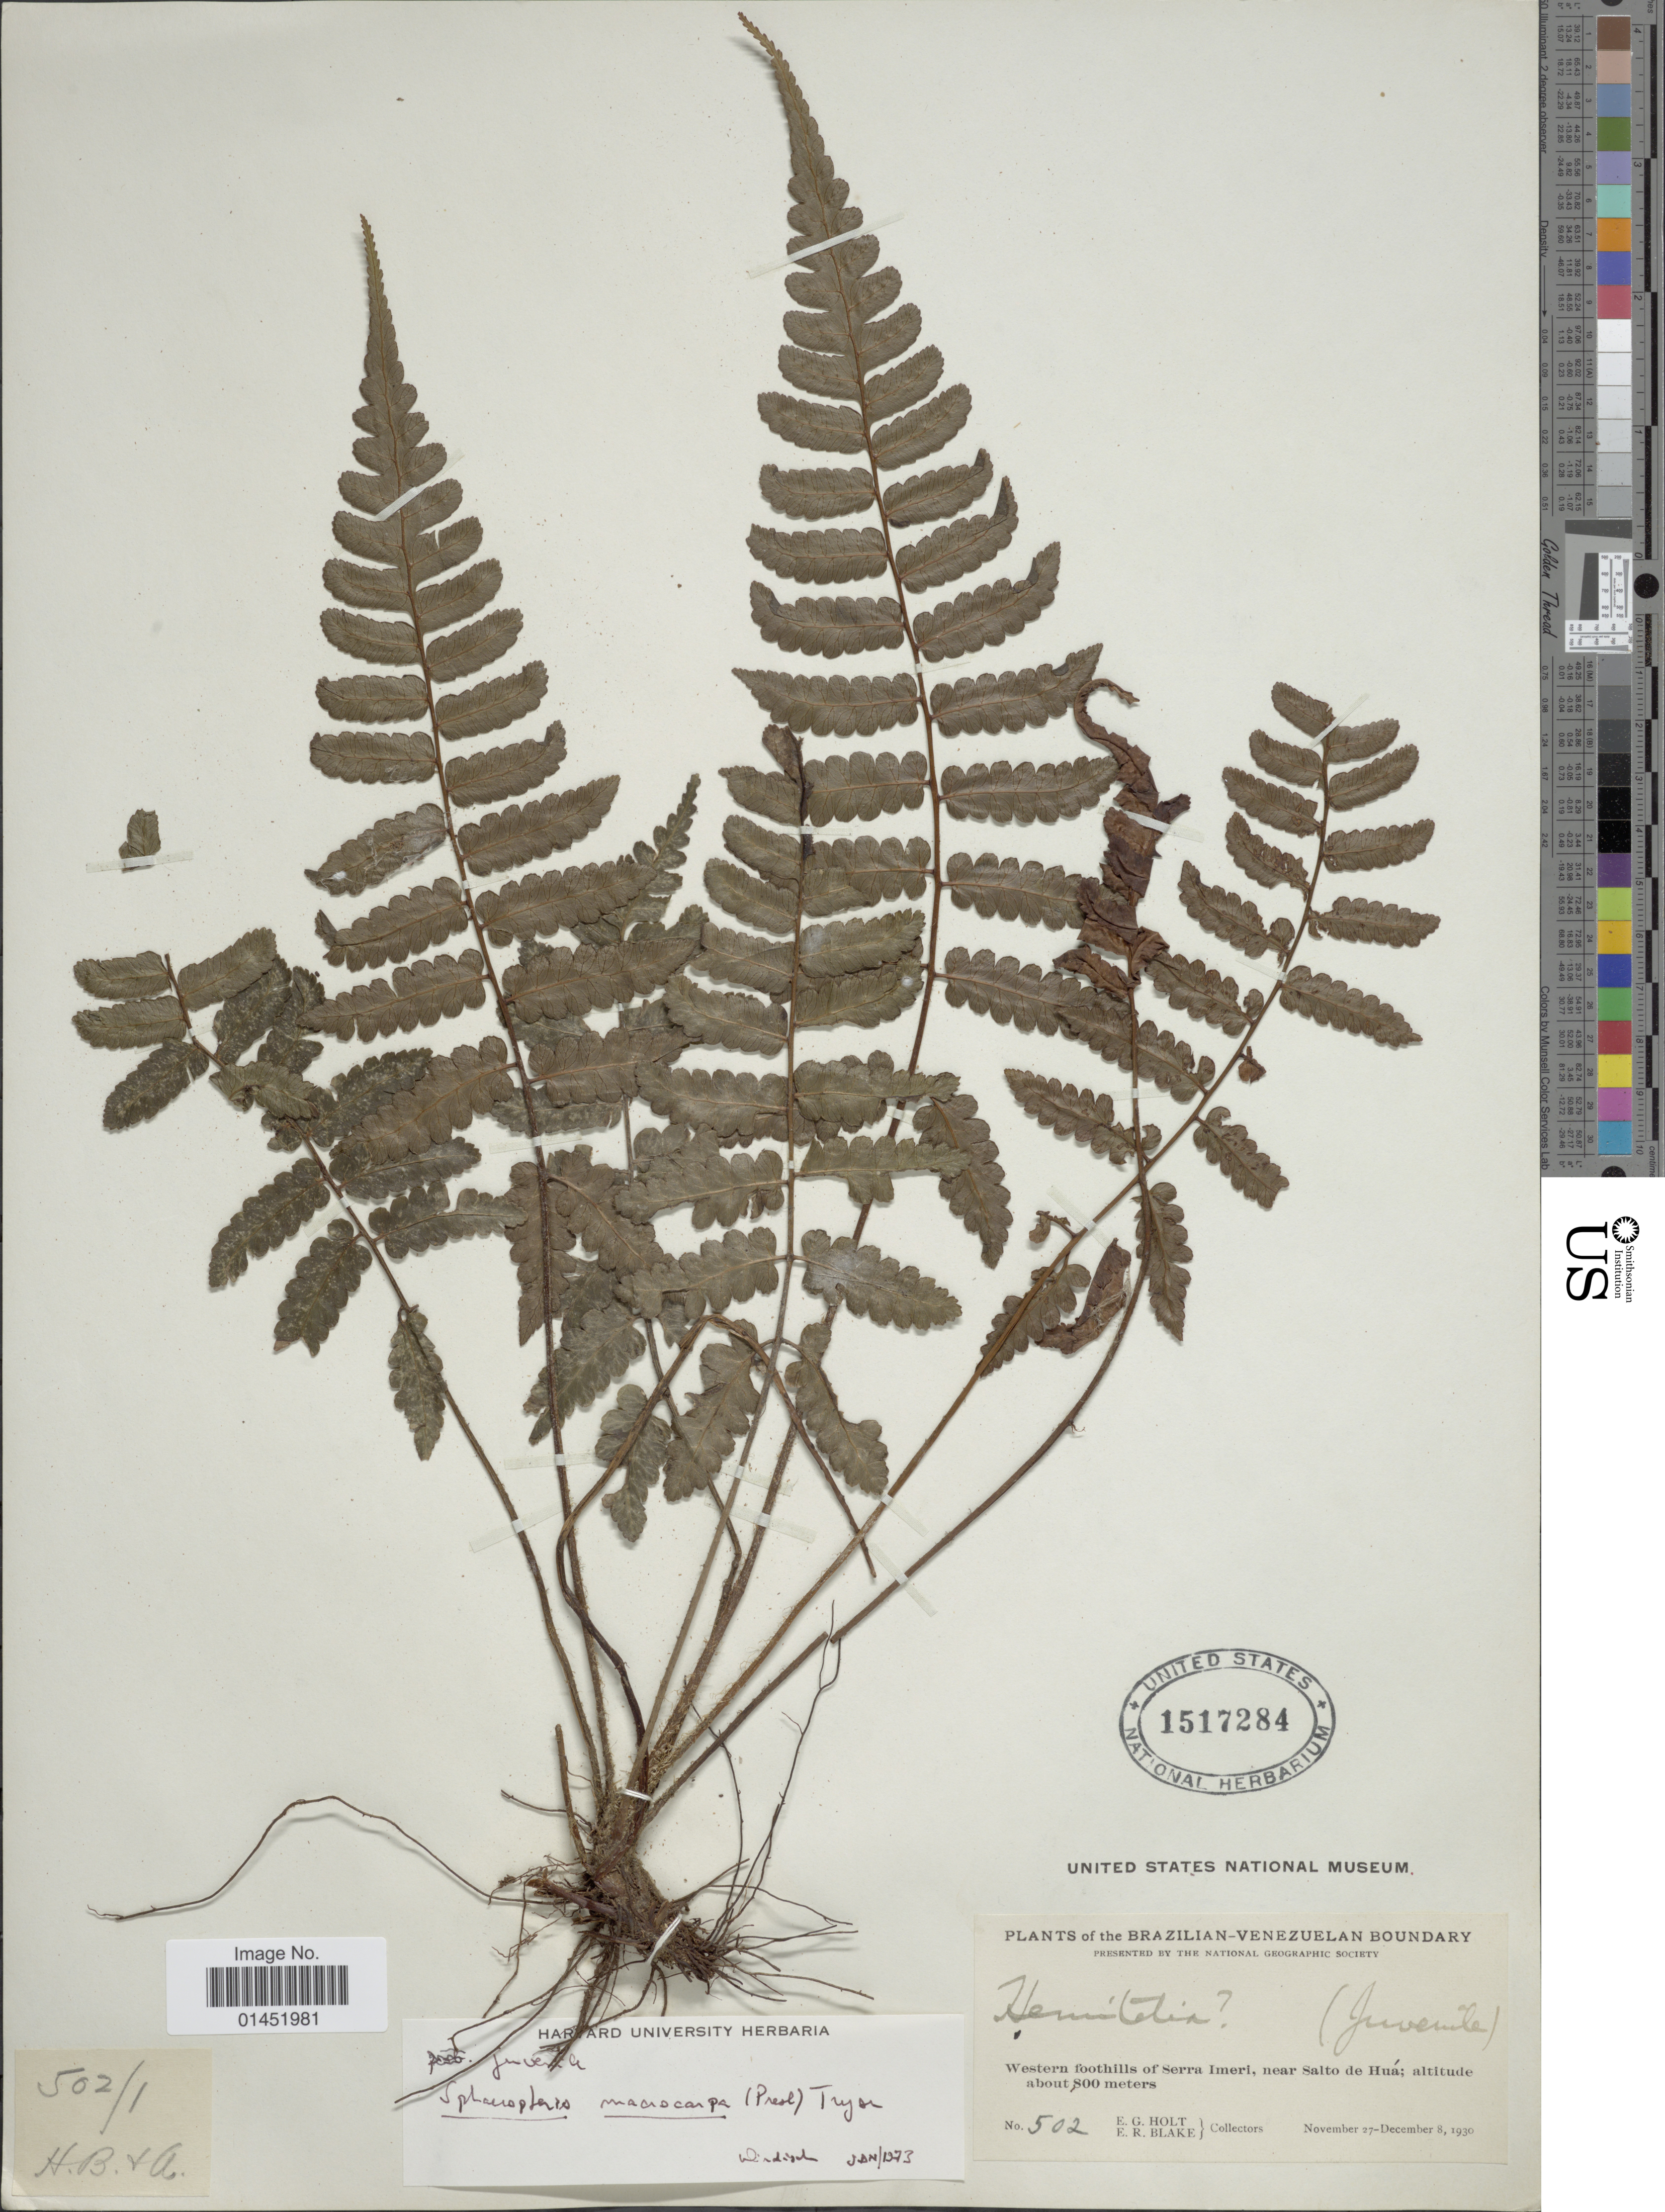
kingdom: Plantae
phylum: Tracheophyta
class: Polypodiopsida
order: Cyatheales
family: Cyatheaceae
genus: Cyathea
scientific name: Cyathea macrocarpa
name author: (C. Presl) Domin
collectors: E. G. Holt & E. R. Blake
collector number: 502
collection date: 1930-11-27/1930-12-08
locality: Brazilian-Venezuelan Boundary, Western foothills of Serra Imeri, near Salto de Huá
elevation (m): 800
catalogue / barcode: US 1517284